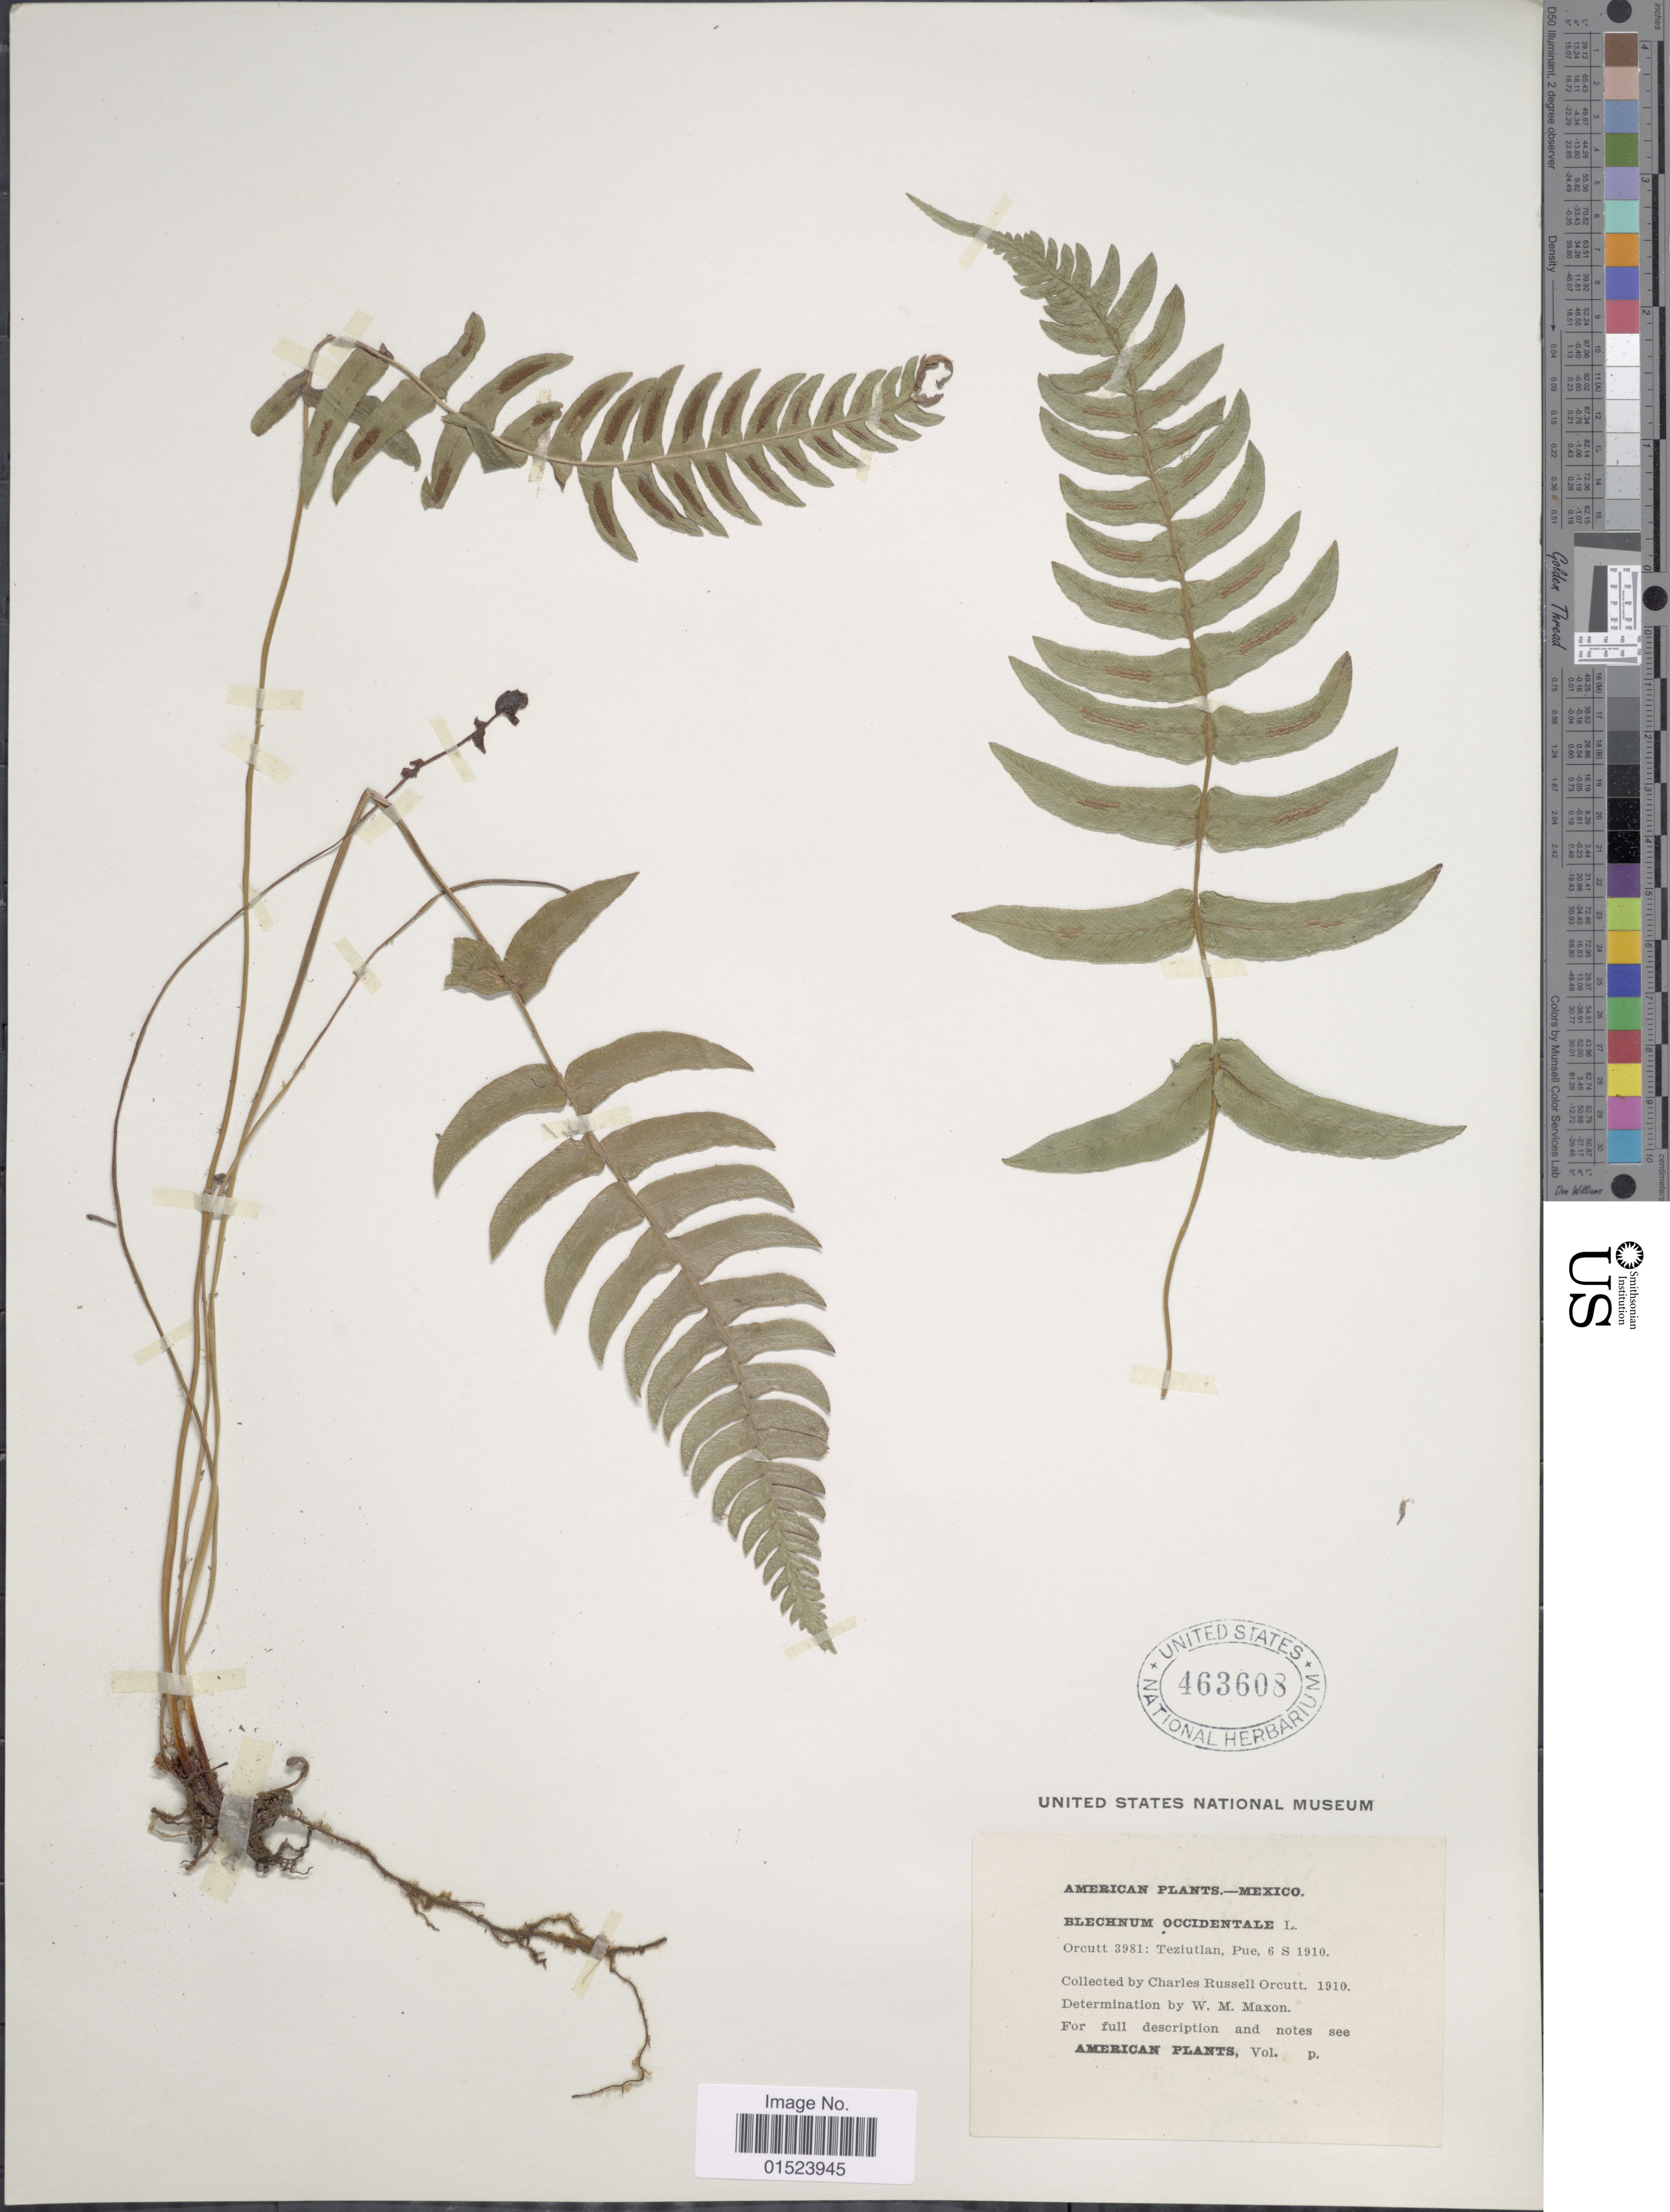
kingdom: Plantae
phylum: Tracheophyta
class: Polypodiopsida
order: Polypodiales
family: Blechnaceae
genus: Blechnum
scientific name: Blechnum glandulosum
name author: Link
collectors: C. R. Orcutt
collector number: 3981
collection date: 1910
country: Mexico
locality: American Plants, Teziutlan, Peu, 6 S 1910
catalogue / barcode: US 463608